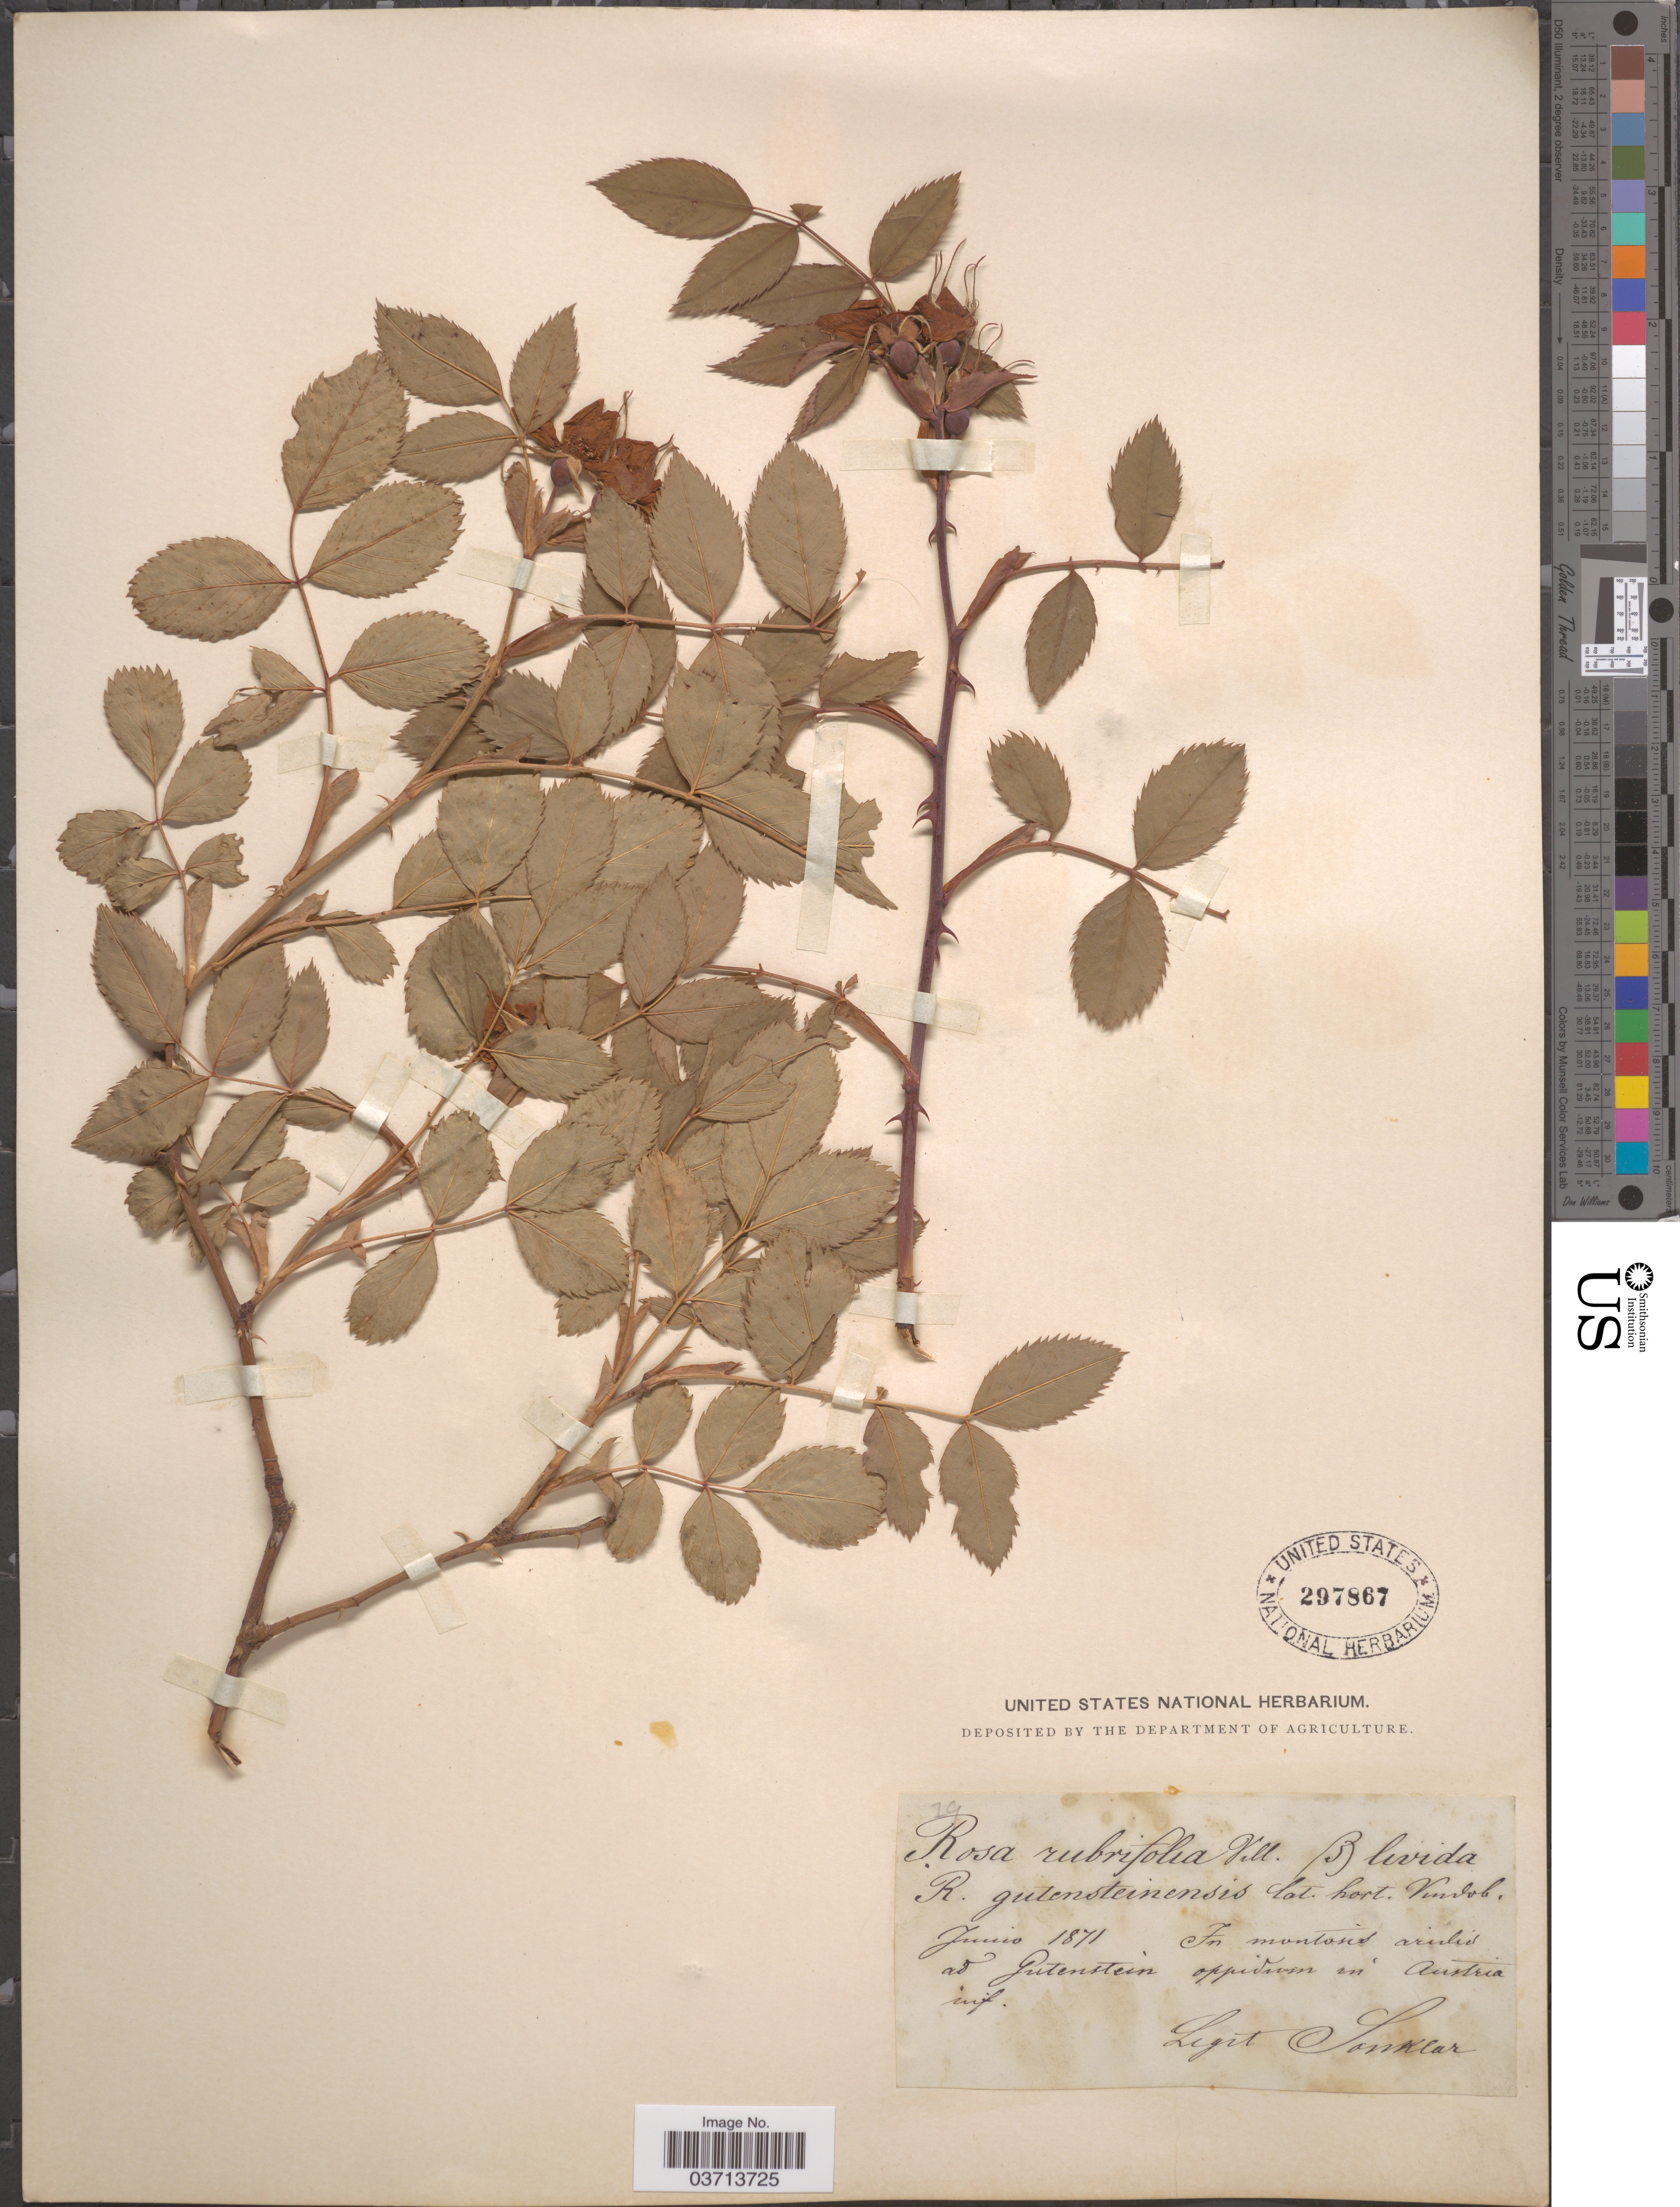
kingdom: Plantae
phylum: Tracheophyta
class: Magnoliopsida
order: Rosales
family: Rosaceae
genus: Rosa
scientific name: Rosa rubrifolia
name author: Vill.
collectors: Sonklar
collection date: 1871-06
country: Austria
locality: In montosis arulis ad Gutenstein oppidum in Austria inf.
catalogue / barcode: US 297867